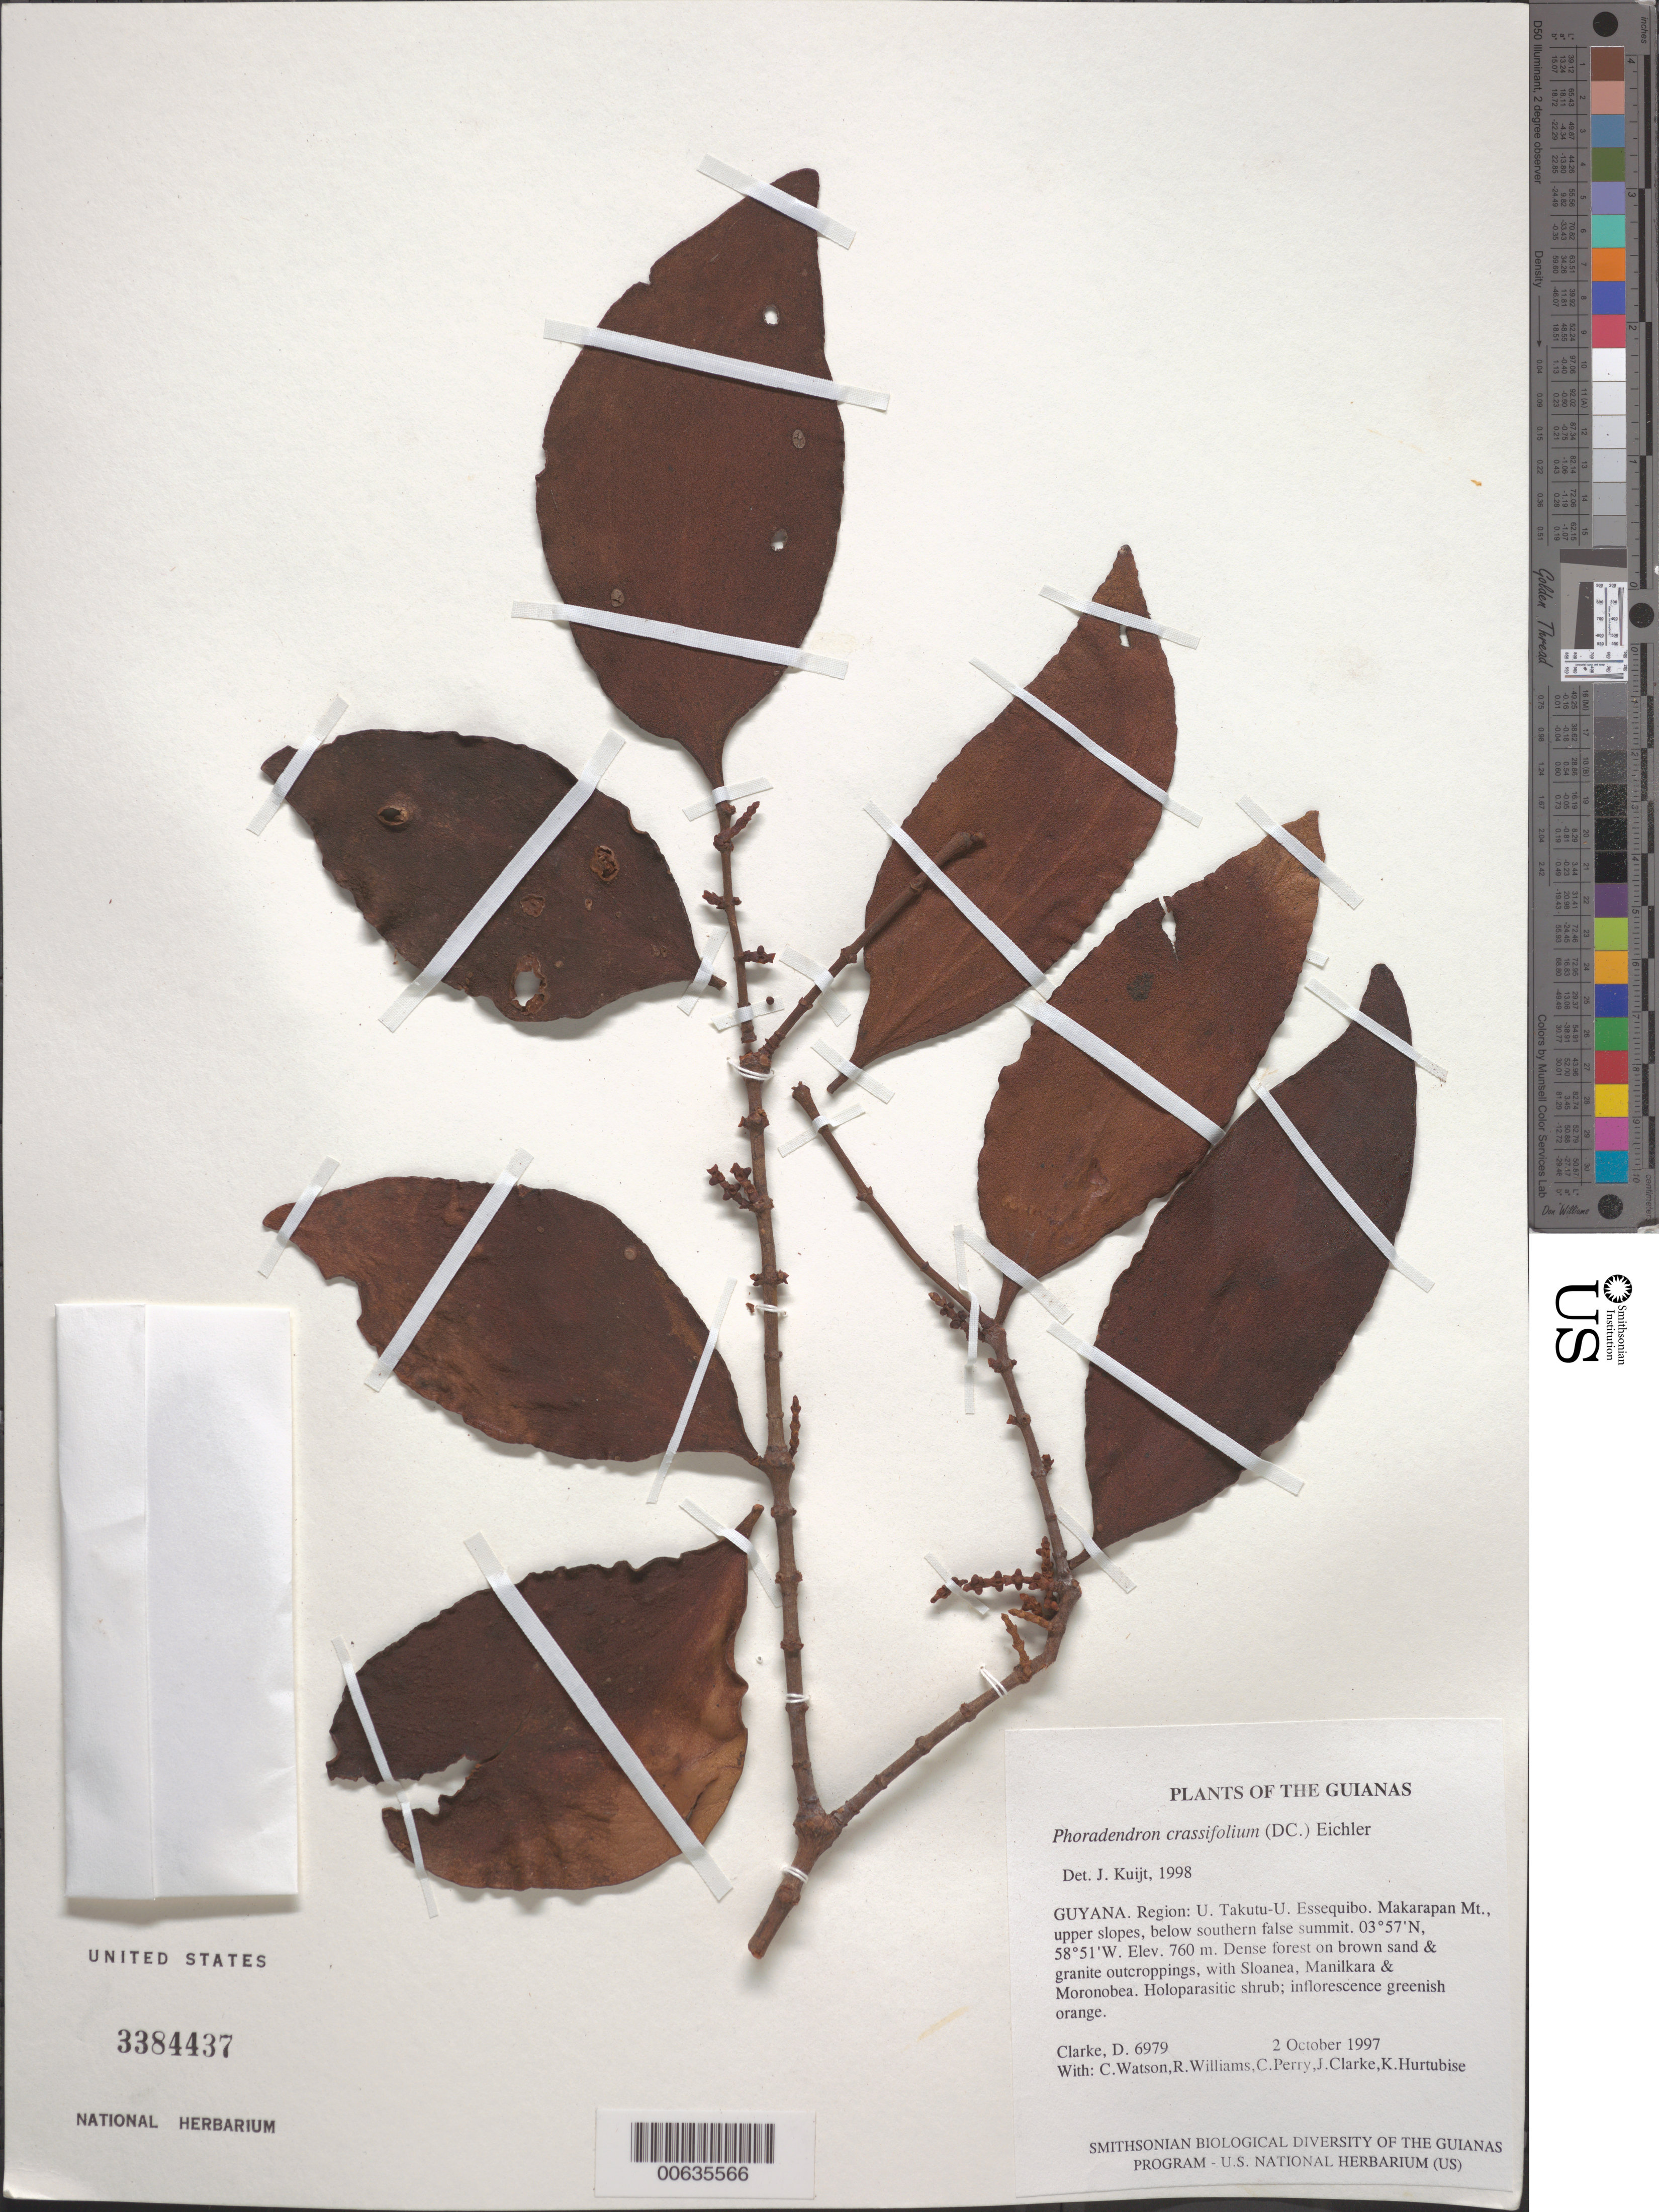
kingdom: Plantae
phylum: Tracheophyta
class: Magnoliopsida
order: Santalales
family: Viscaceae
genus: Phoradendron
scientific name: Phoradendron crassifolium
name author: (Pohl ex DC.) Eichler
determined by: Kuijt, Job, (CANADA)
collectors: H. D. Clarke, C. Watson, R. Williams, C. Perry, J. Clarke & K. Hurtubise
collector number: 6979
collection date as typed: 2 October 1997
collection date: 1997-10-02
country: Guyana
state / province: U. Takutu-U. Essequibo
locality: Makarapan Mt., upper slopes, below southern false summit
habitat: Dense forest on brown sand & granite outcroppings, with Sloanea, Manilkara & Moronobea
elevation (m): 760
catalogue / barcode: US 3384437